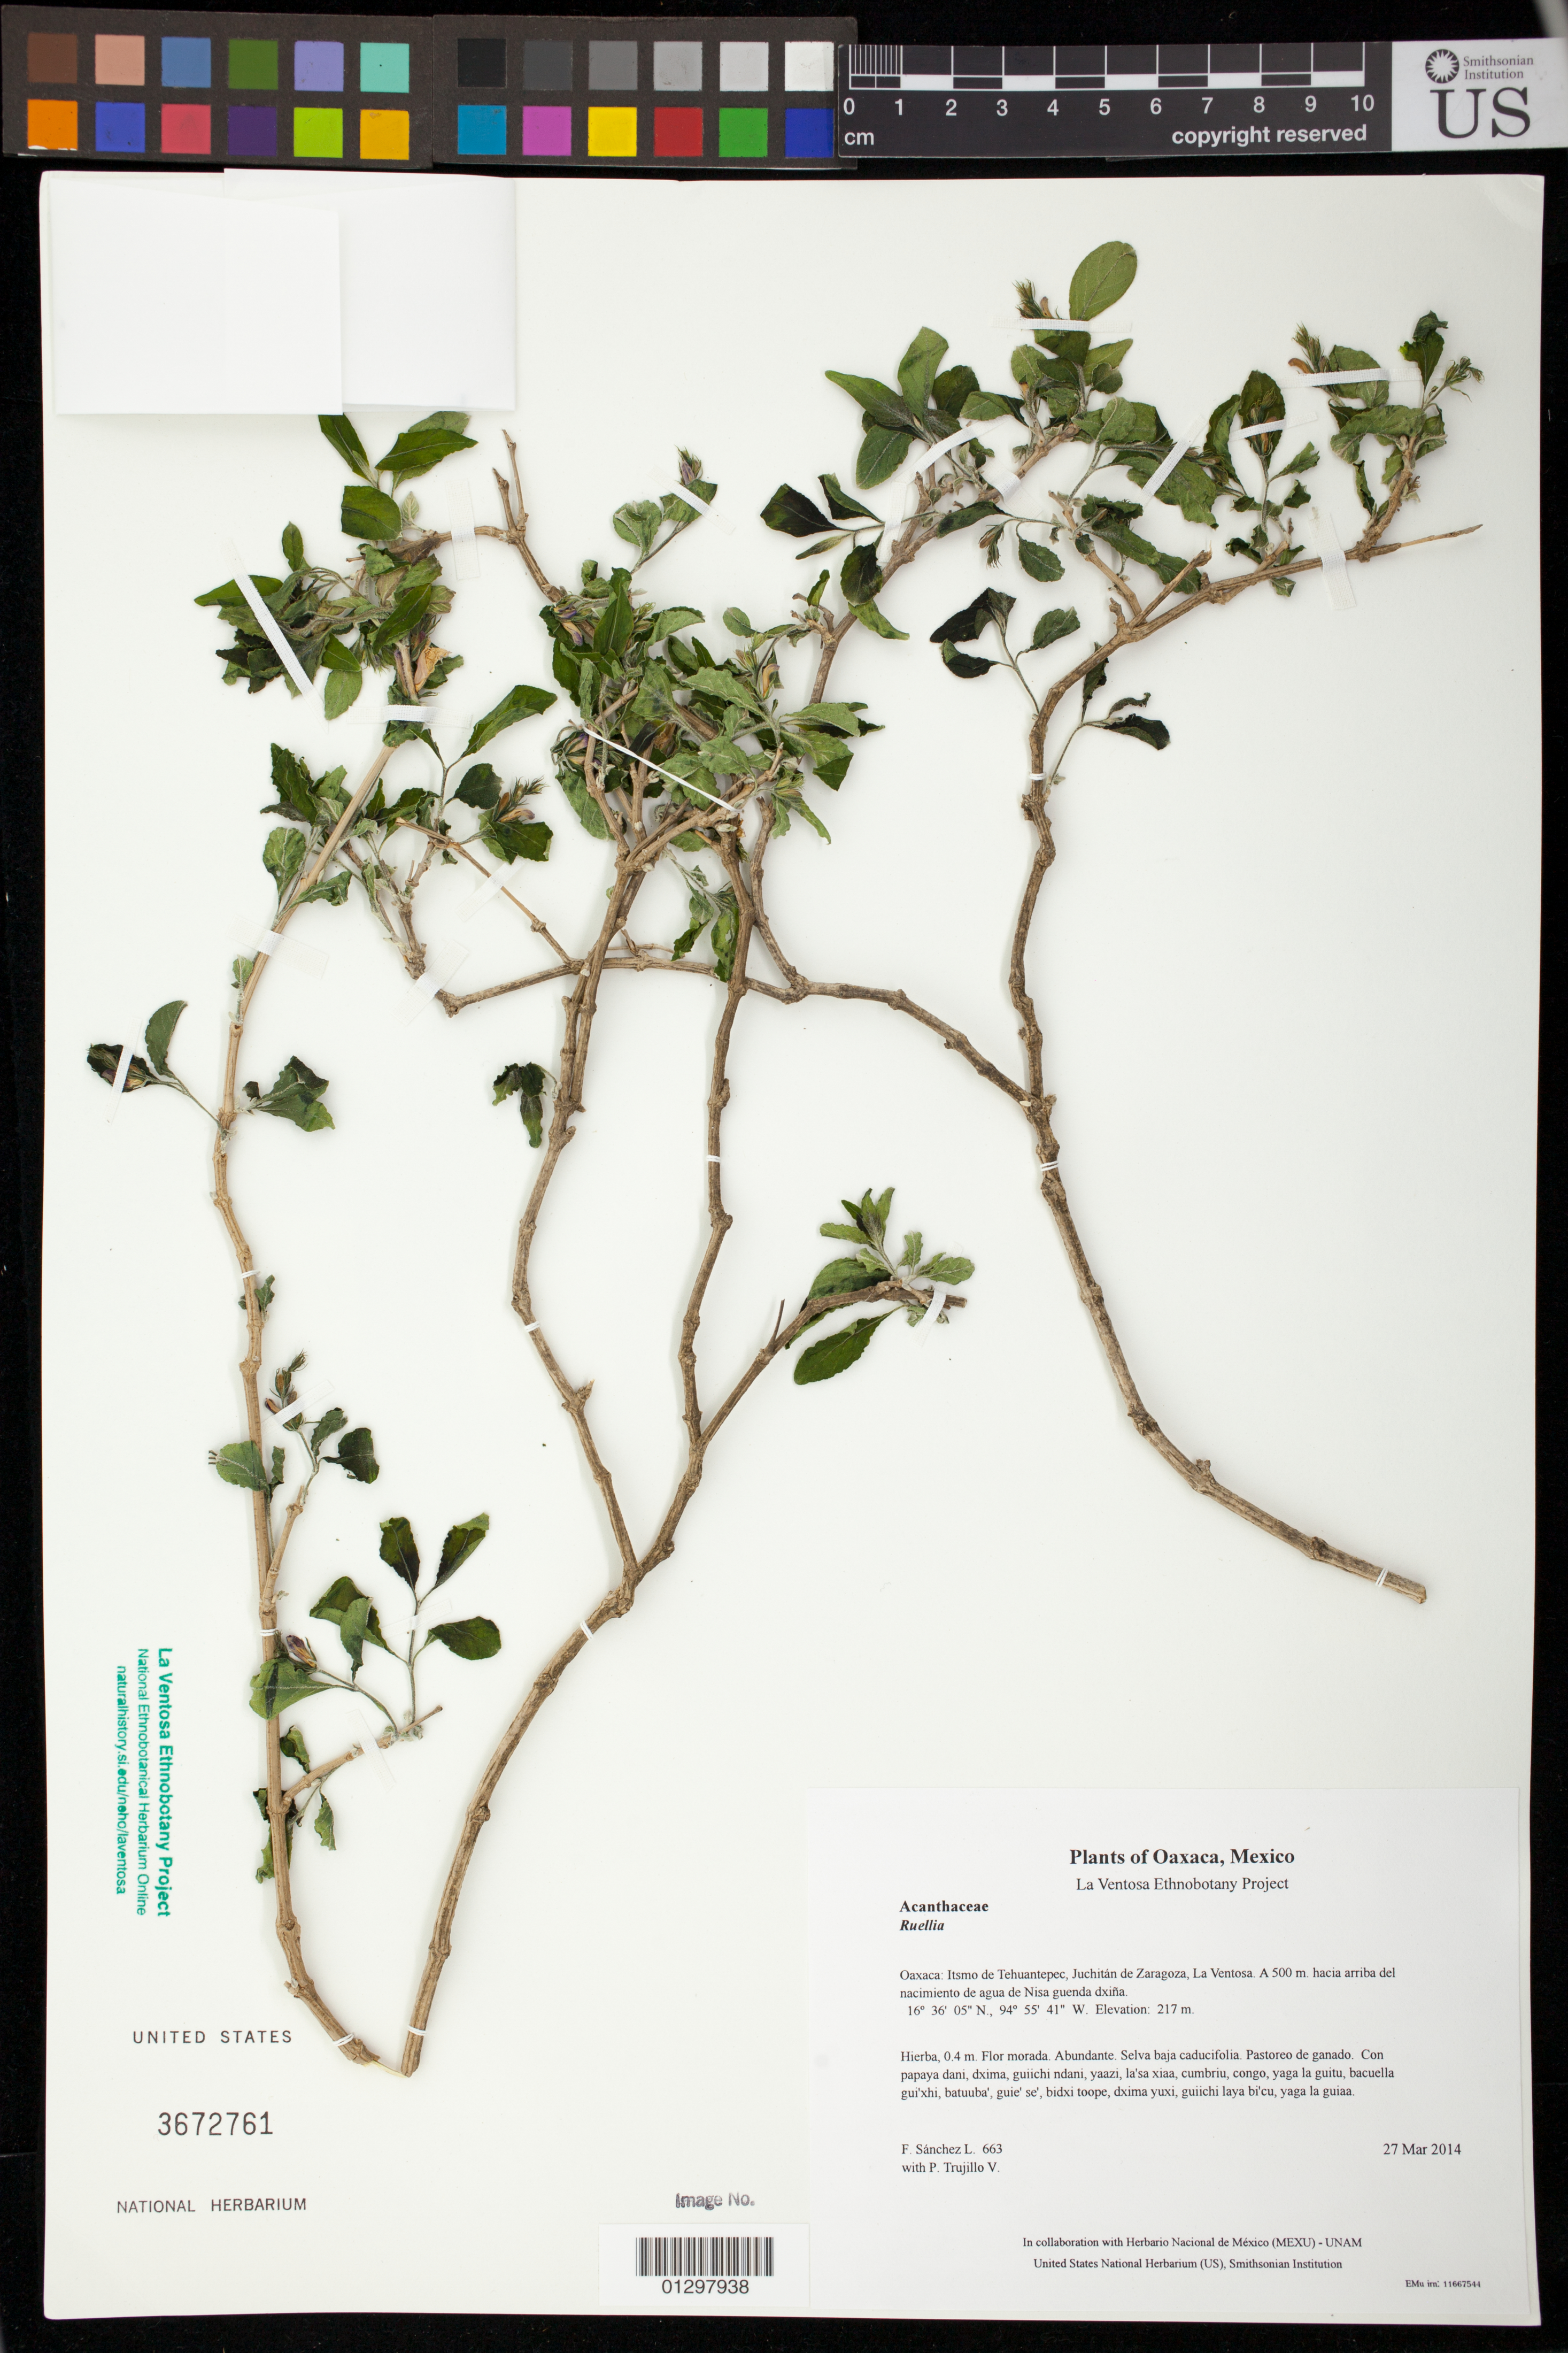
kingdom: Plantae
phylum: Tracheophyta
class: Magnoliopsida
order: Lamiales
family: Acanthaceae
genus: Justicia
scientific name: Justicia breviflora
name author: (Nees) Rusby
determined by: Reyes García, A.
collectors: F. Sánchez L. & P. Trujillo V.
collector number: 663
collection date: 2014-03-27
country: Mexico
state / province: Oaxaca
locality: Itsmo de Tehuantepec, Juchitán de Zaragoza, La Ventosa. A 500 m. hacia arriba del nacimiento de agua de Nisa guenda dxiña.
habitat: Selva baja caducifolia. Pastoreo de ganado.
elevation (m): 217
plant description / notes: JEBOT, MEXU, SERO, US; Guixi bandaga. 0.4 m. Guie' nagu. Stale.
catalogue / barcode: US 3672761